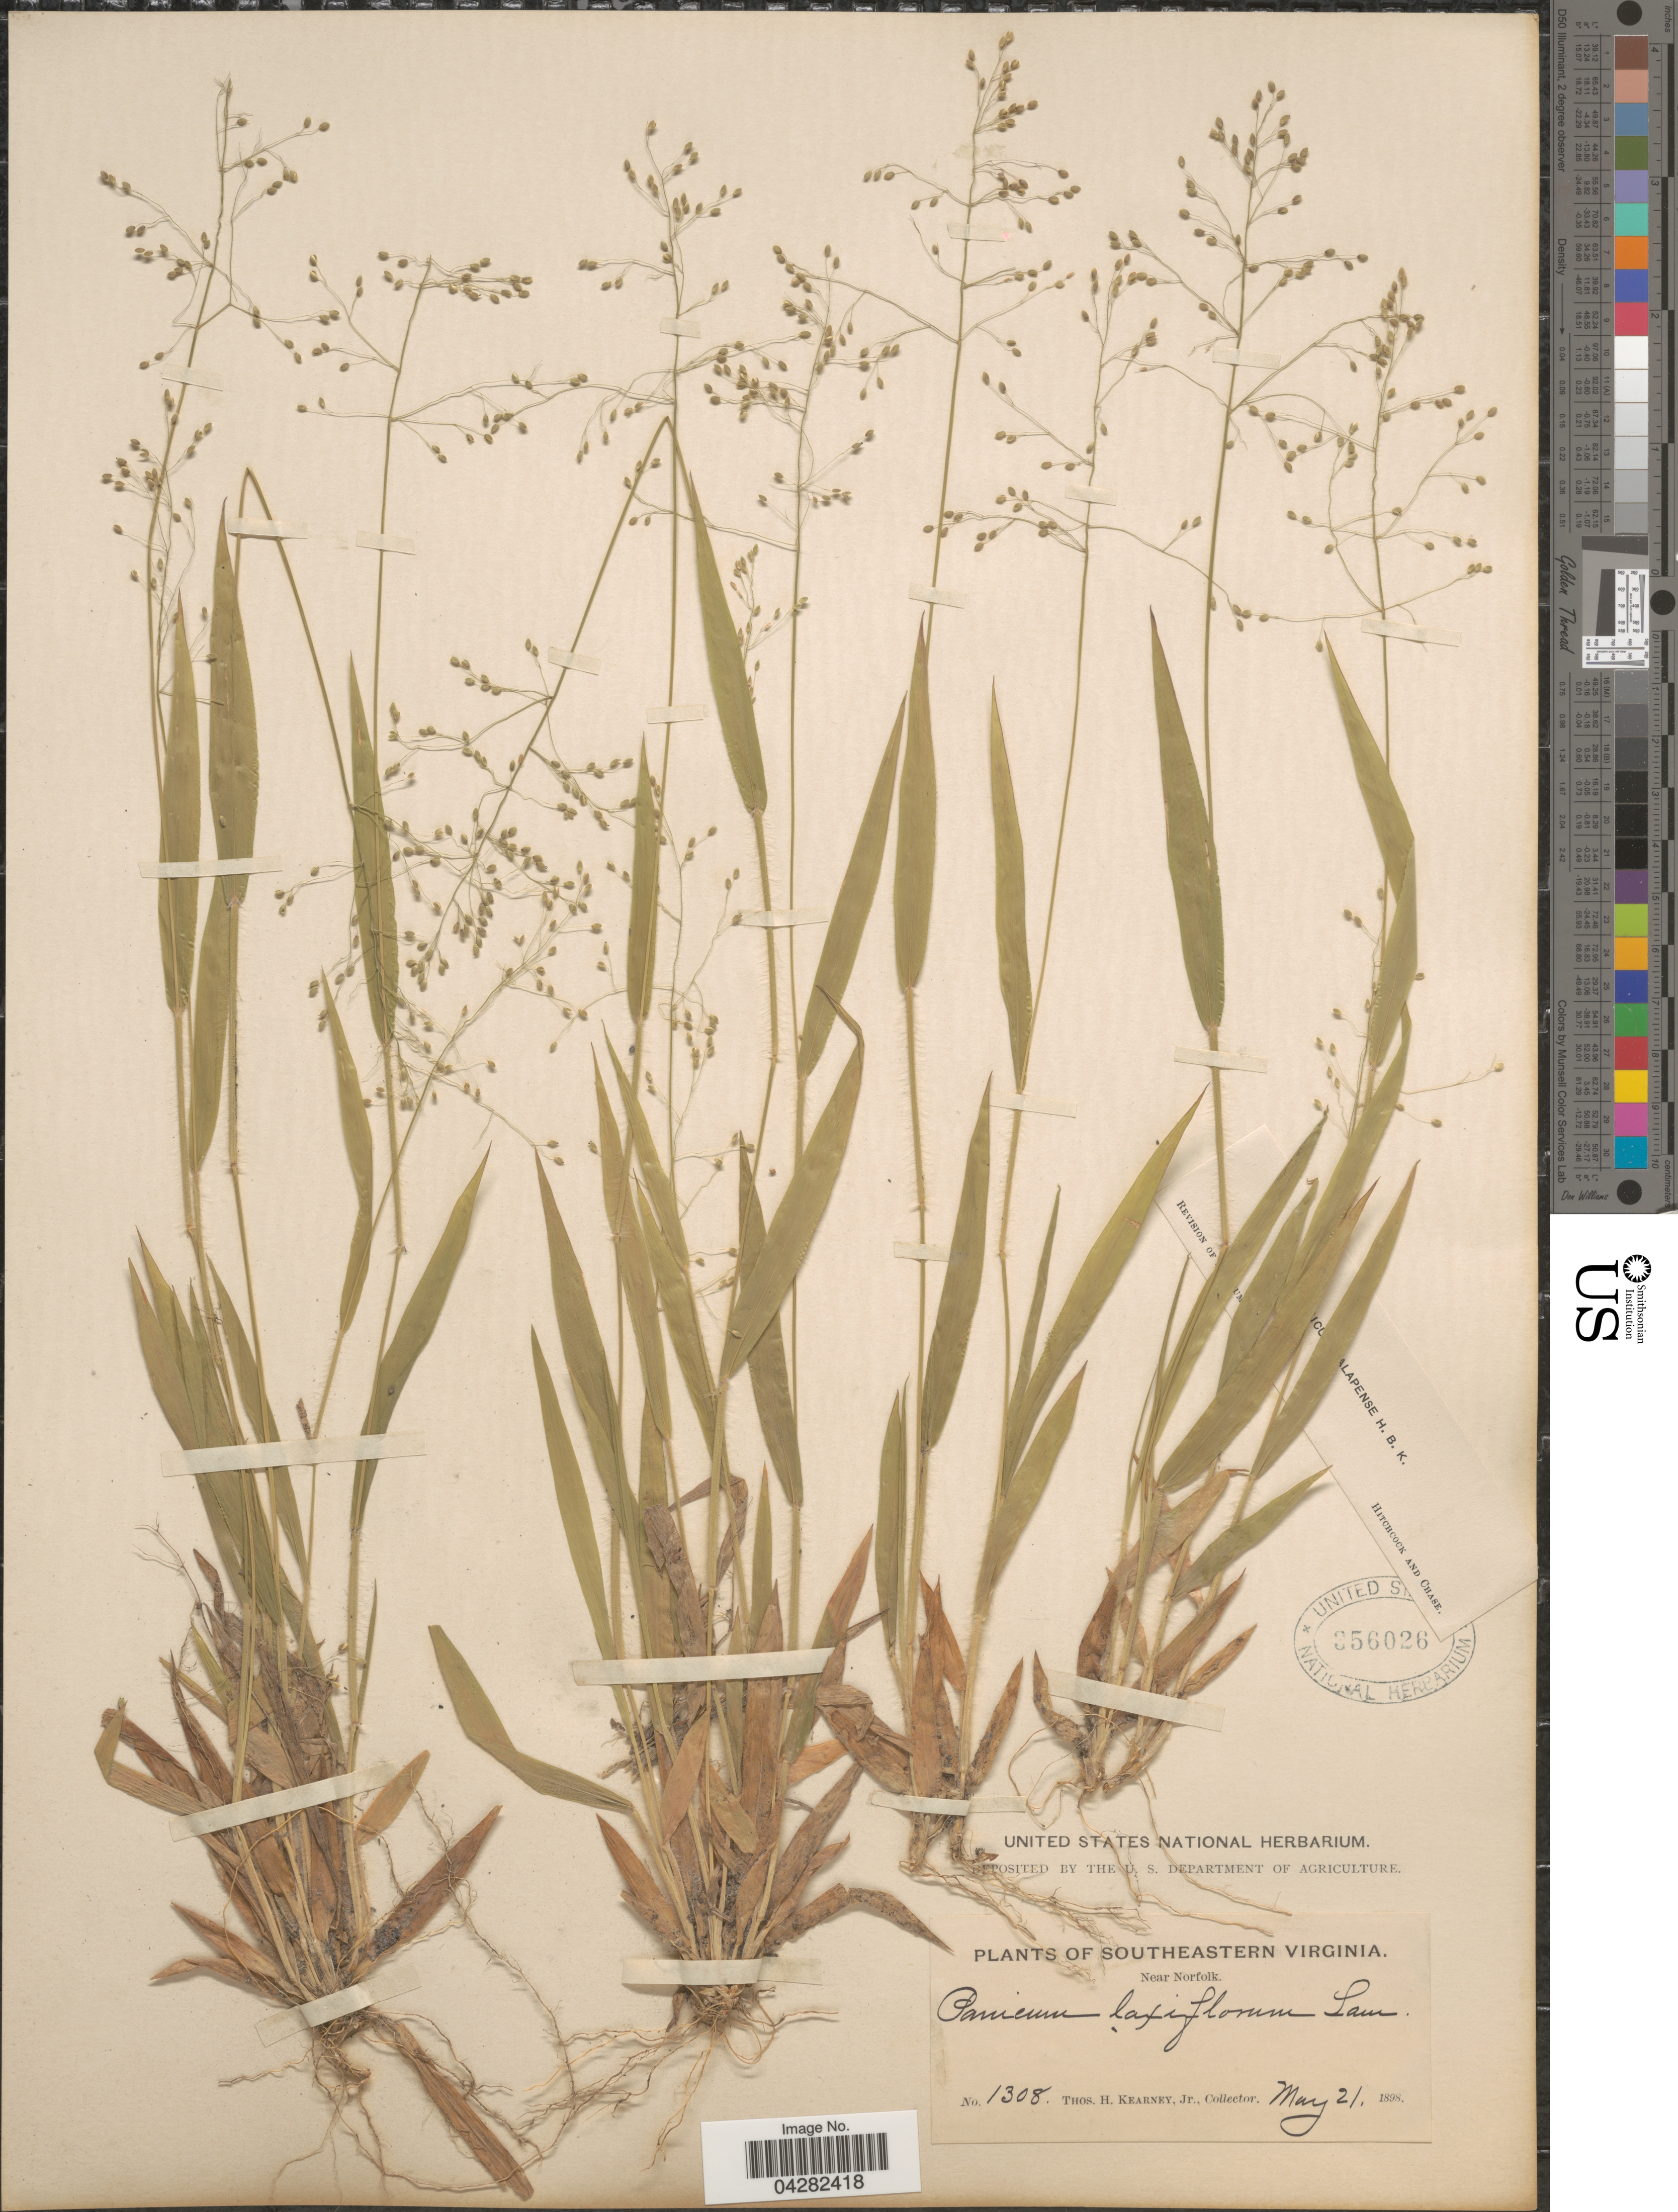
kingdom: Plantae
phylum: Tracheophyta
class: Liliopsida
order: Poales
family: Poaceae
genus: Dichanthelium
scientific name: Dichanthelium laxiflorum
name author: (Lam.) Gould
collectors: T. H. Kearney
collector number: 1308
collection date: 1898-05-21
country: United States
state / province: Virginia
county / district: City of Norfolk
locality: Southeastern Virginia. Norfolk County.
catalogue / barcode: US 356026